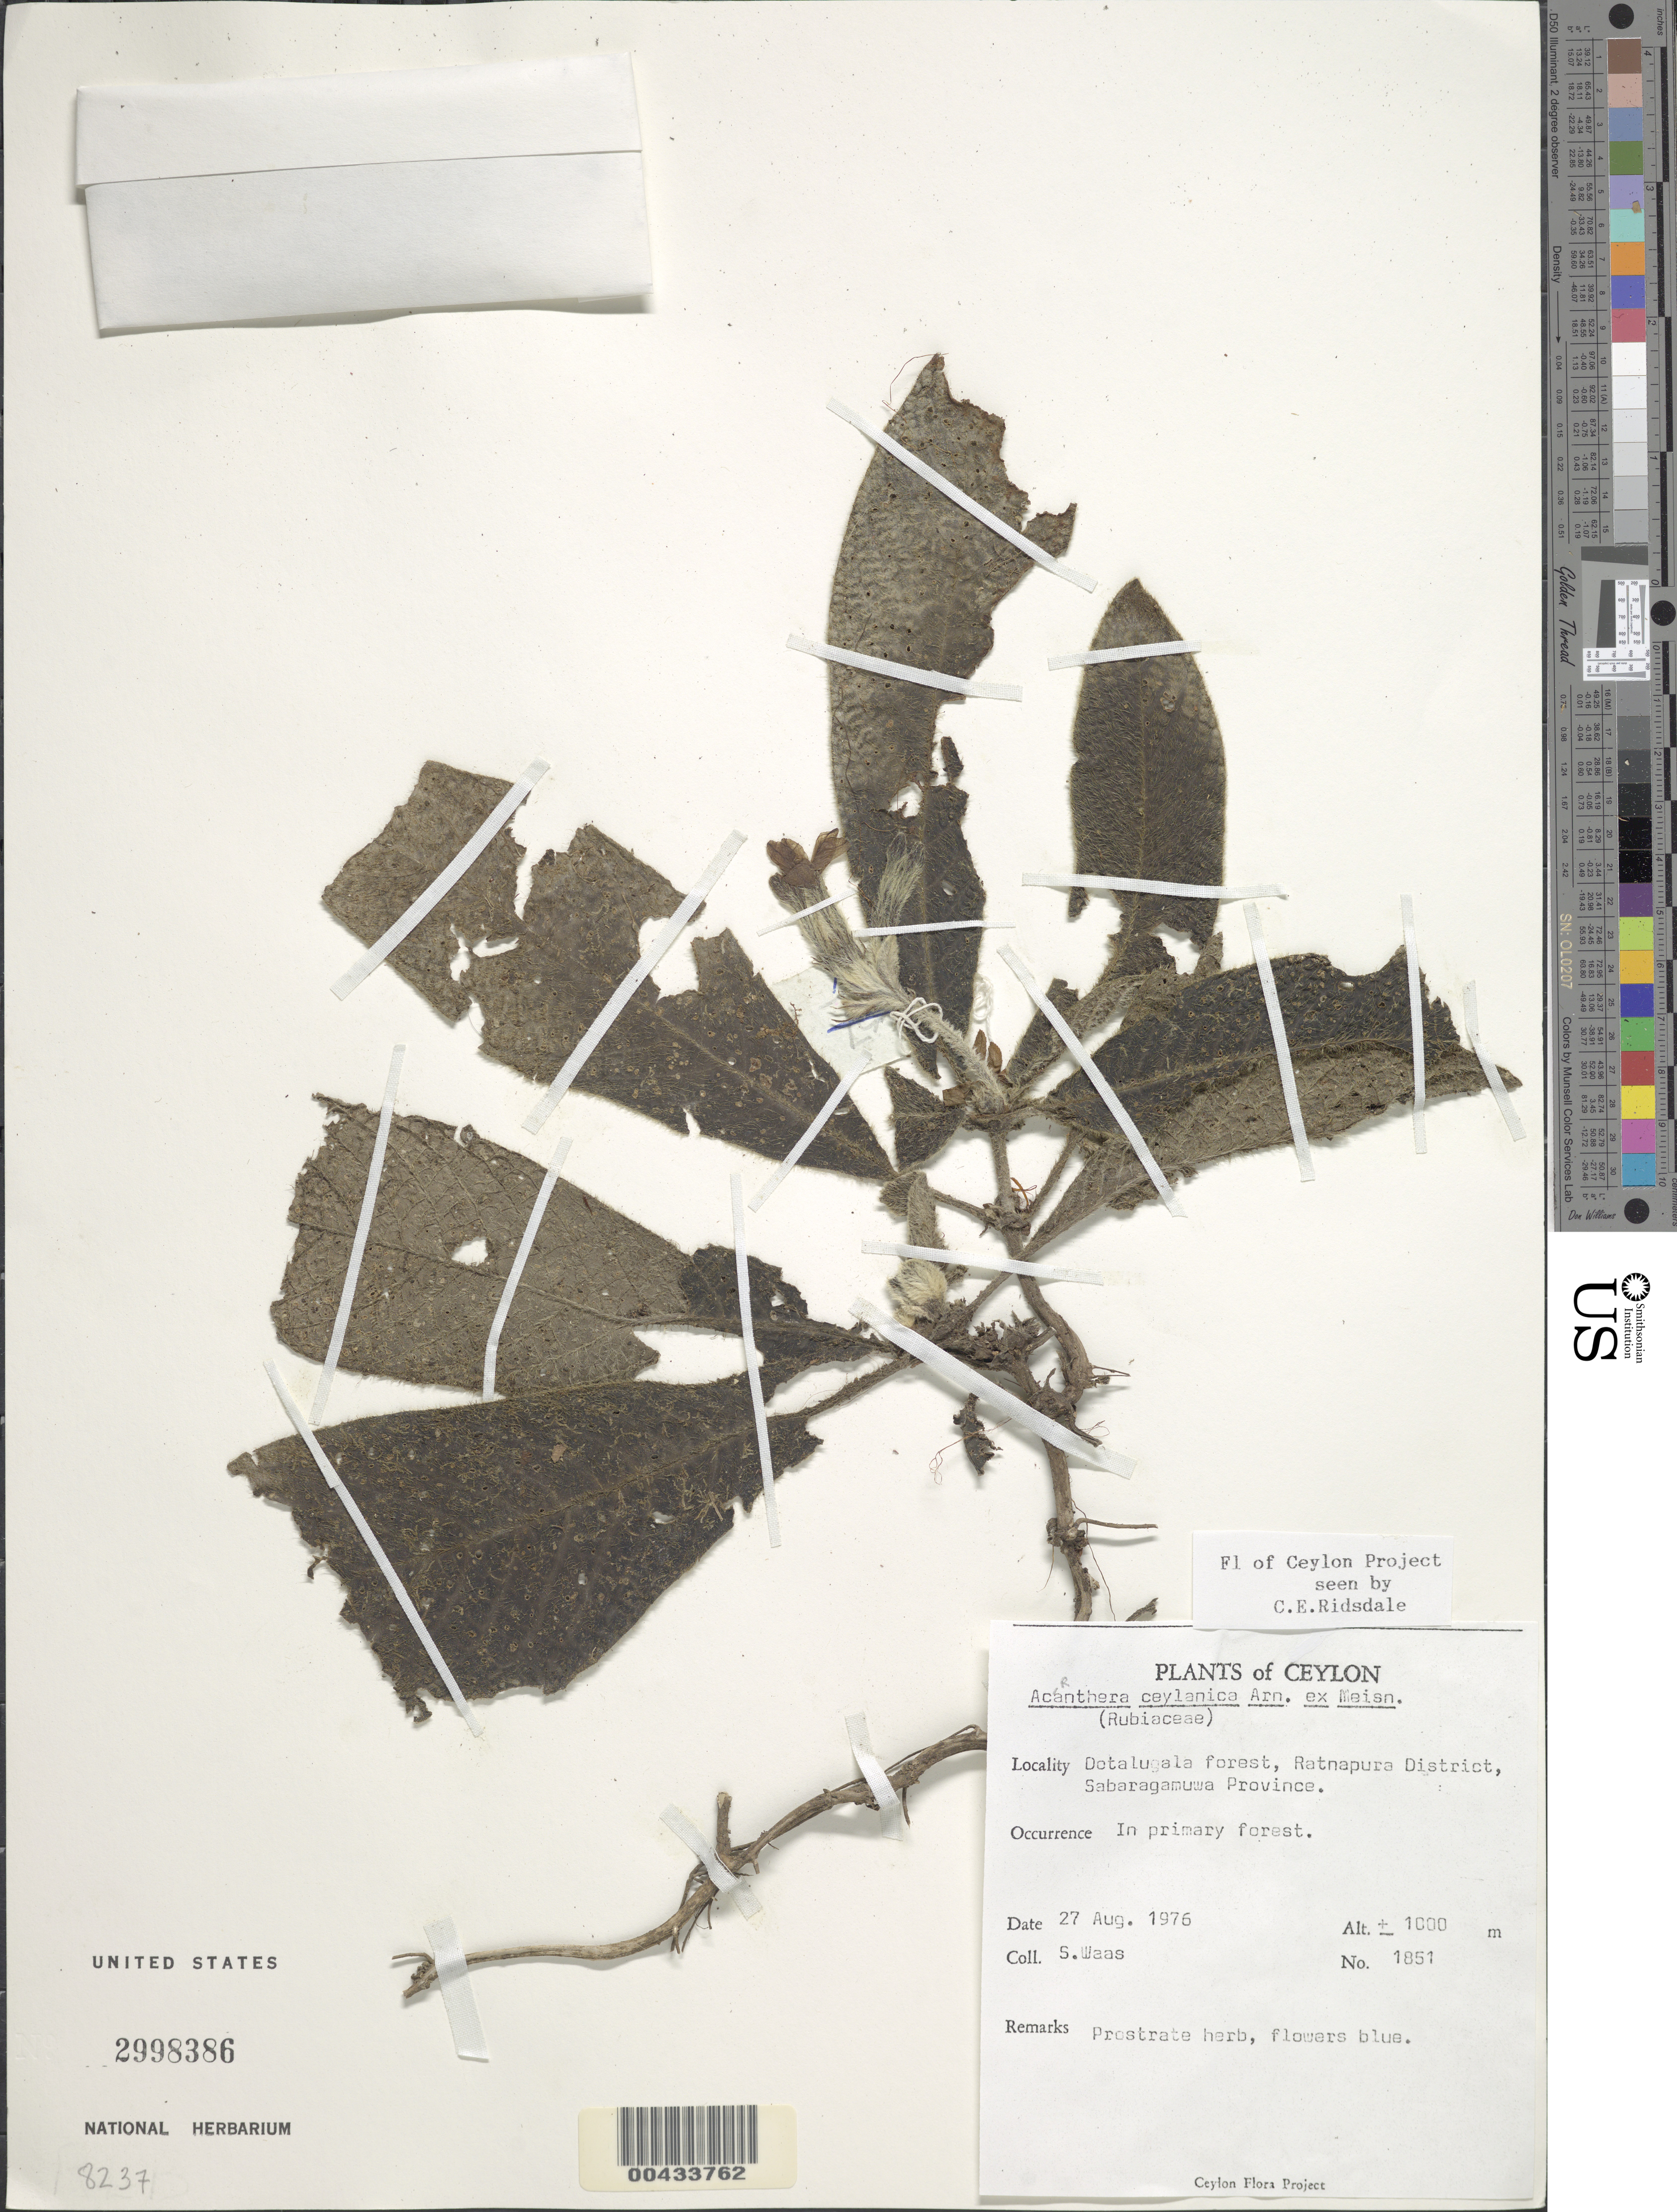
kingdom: Plantae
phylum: Tracheophyta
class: Magnoliopsida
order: Gentianales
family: Rubiaceae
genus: Acranthera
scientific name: Acranthera ceylanica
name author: Arn. ex Meisn.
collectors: S. Waas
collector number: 1851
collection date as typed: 27 Aug 1976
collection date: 1976-08-27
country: Sri Lanka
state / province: Sabaragamuwa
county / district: Ratnapura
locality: Detalugala Forest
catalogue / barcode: US 2998386